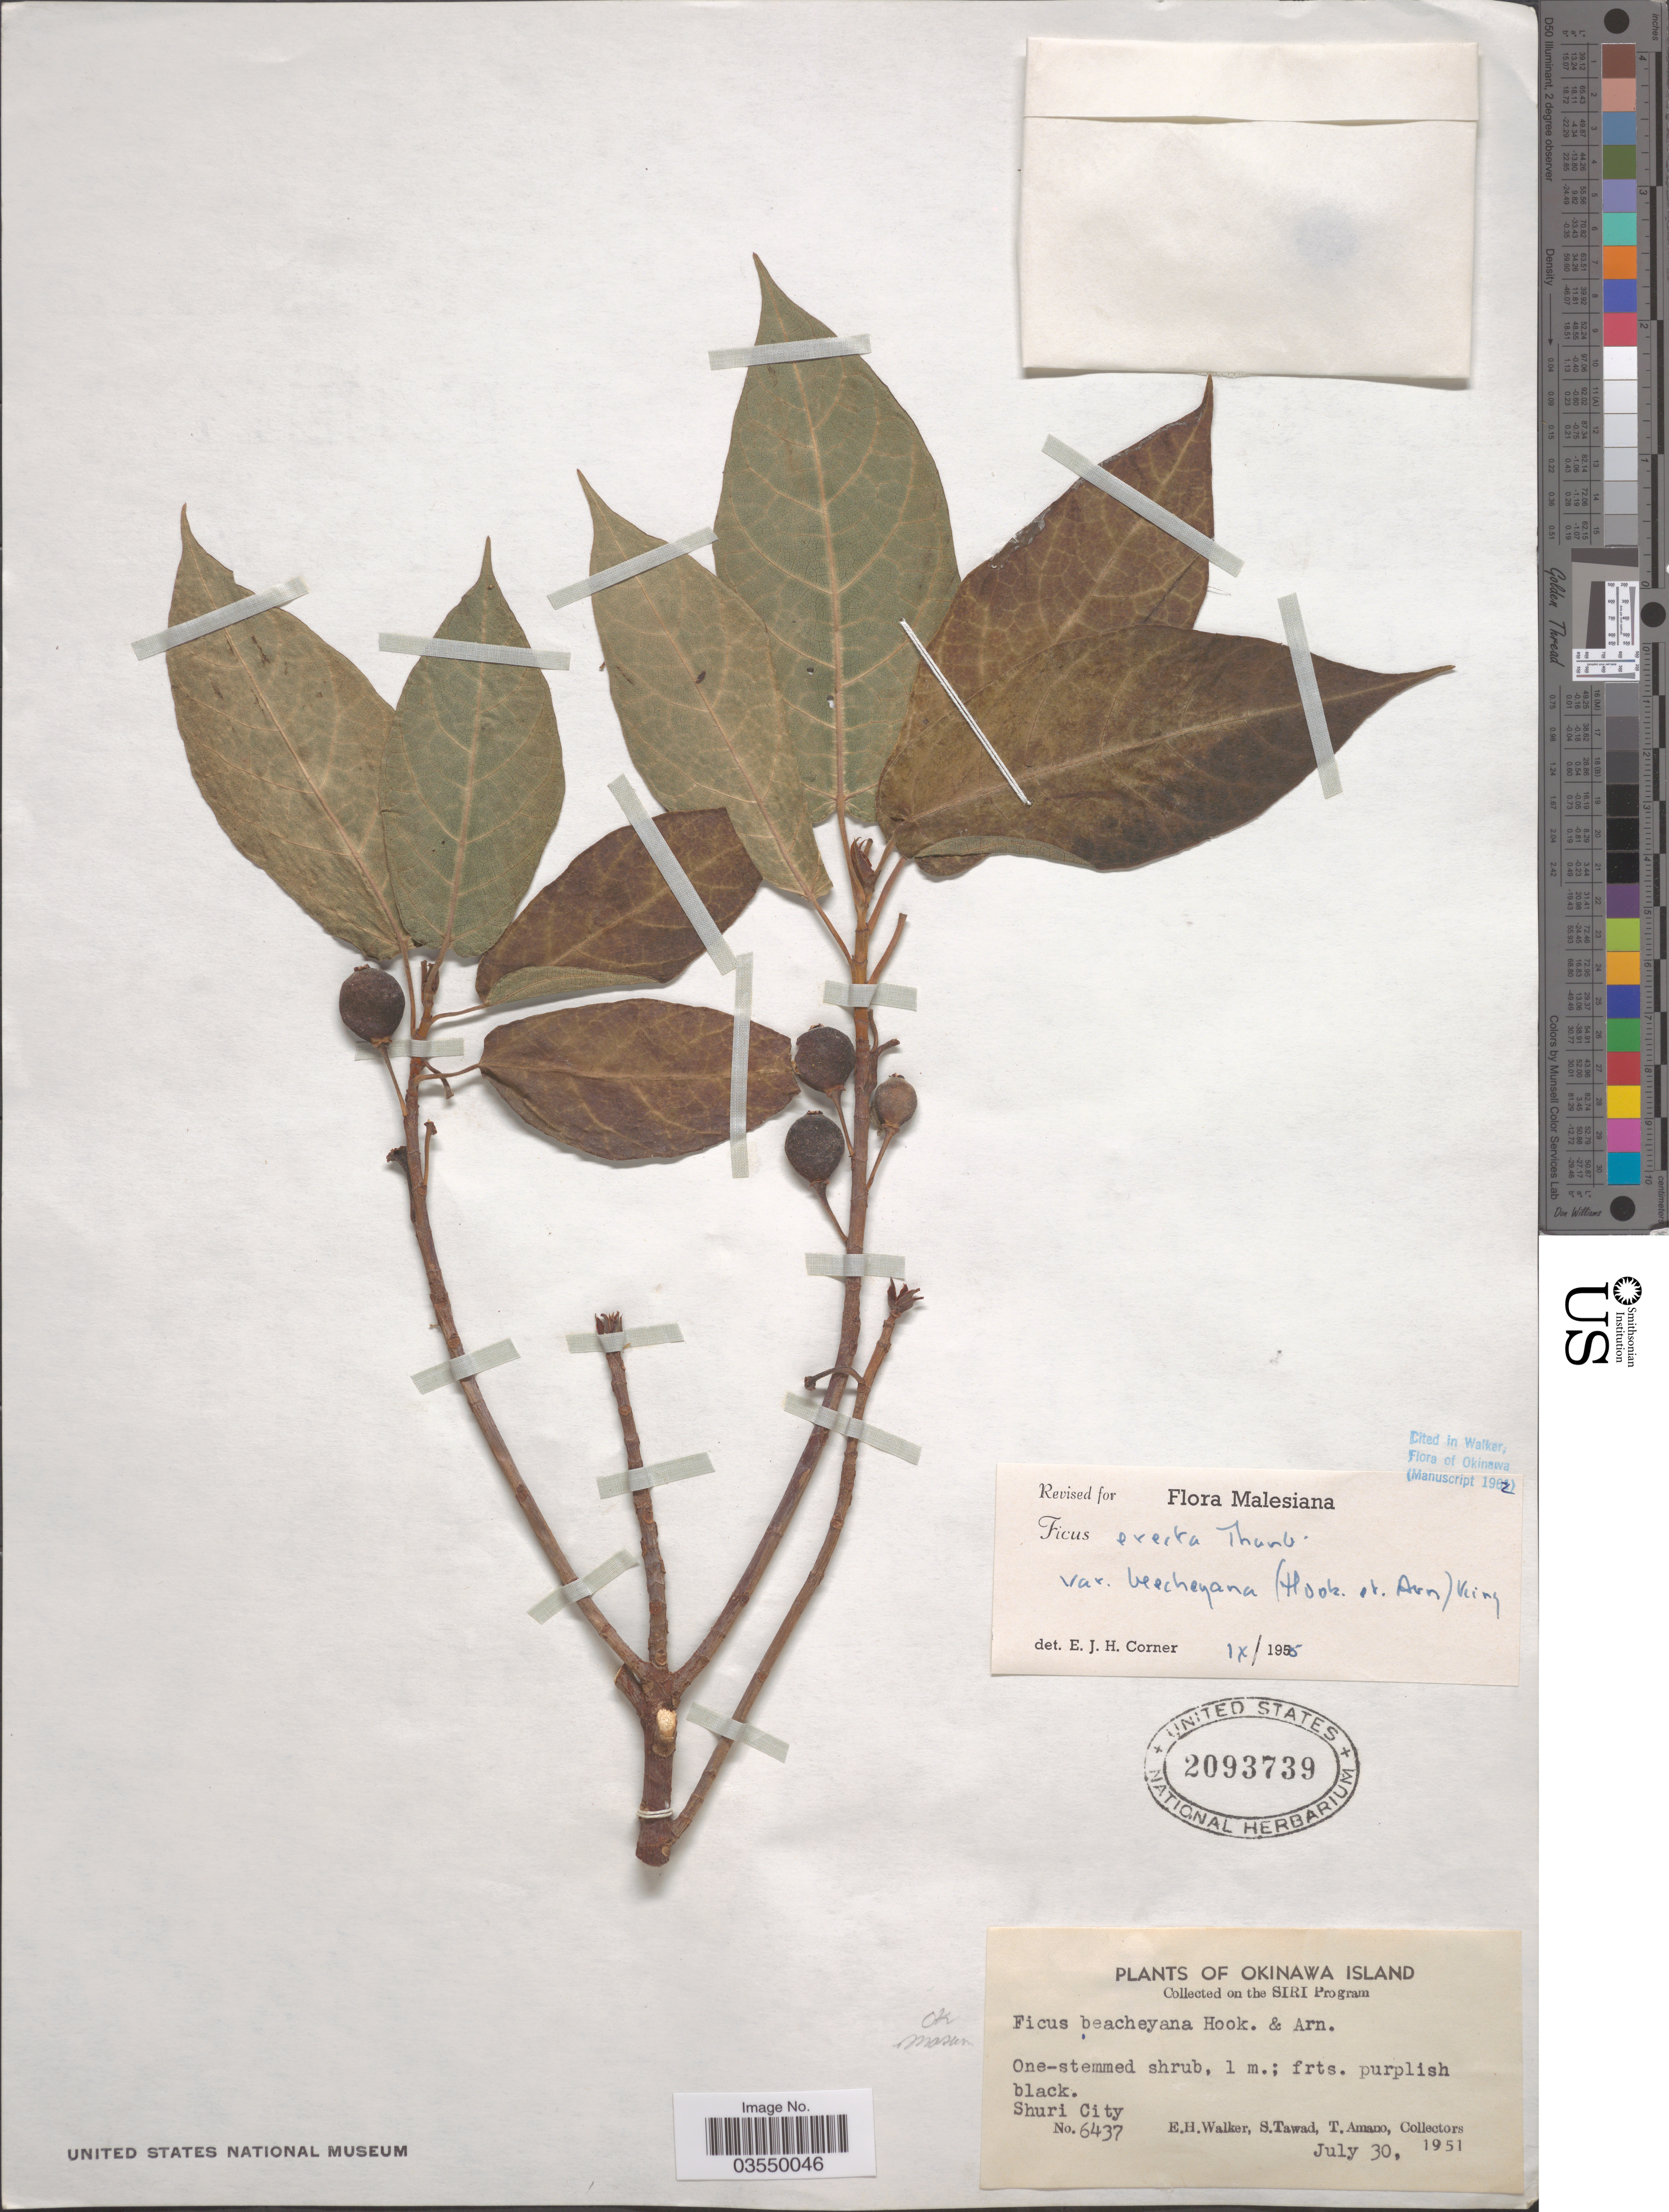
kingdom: Plantae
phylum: Tracheophyta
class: Magnoliopsida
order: Rosales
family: Moraceae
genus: Ficus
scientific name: Ficus erecta var. beecheyana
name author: (Hook. & Arn.) King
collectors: E. H. Walker, S. Tawad & T. Amano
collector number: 6437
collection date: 1951-07-30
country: Japan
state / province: Okinawa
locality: Okinawa Island. Shuri City.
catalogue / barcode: US 2093739